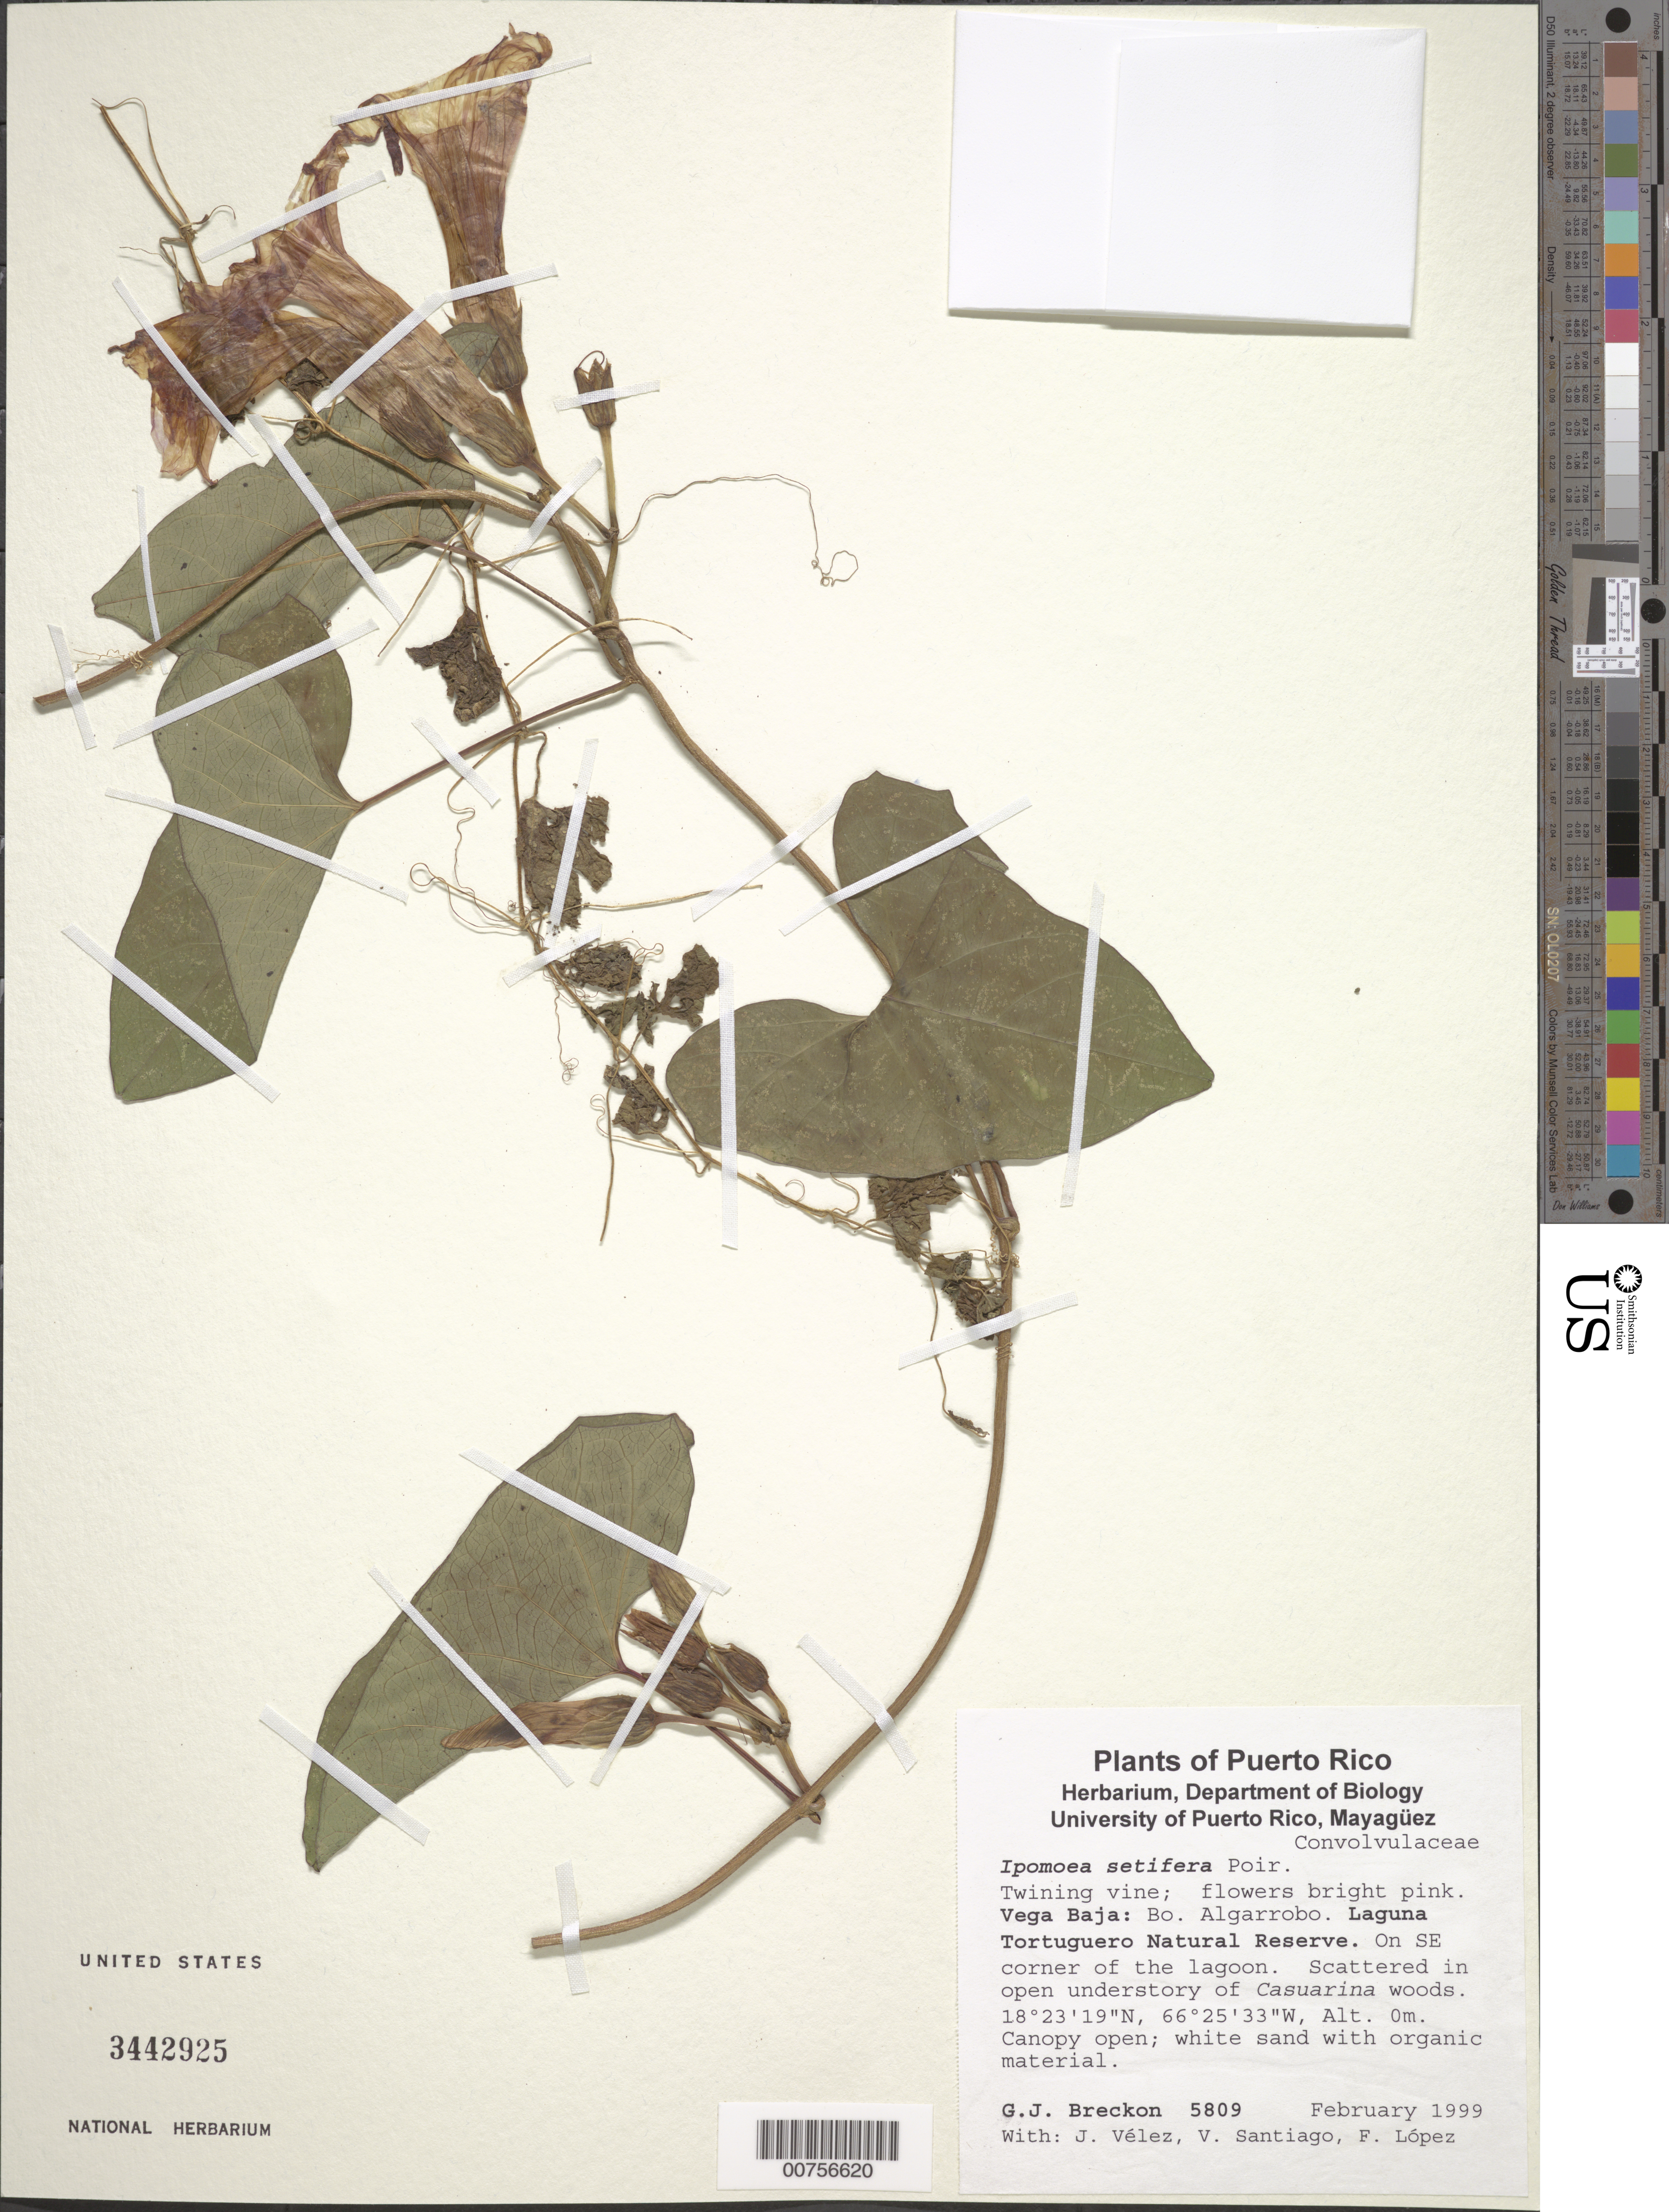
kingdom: Plantae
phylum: Tracheophyta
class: Magnoliopsida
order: Solanales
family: Convolvulaceae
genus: Ipomoea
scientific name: Ipomoea setifera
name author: Poir.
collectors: G. J. Breckon, J. Vélez, V. Santiago & F. López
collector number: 5809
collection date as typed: Feb 1999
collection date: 1999-02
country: Puerto Rico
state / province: Vega Baja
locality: Vega Baja: Bo. Algarrobo. Laguna Tortuguero Natural Reserve. On SE corner of the lagoon.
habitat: Scattered in open understory of Casuarina woods.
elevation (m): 0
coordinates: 18.38861111, -66.42583333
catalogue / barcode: US 3442925